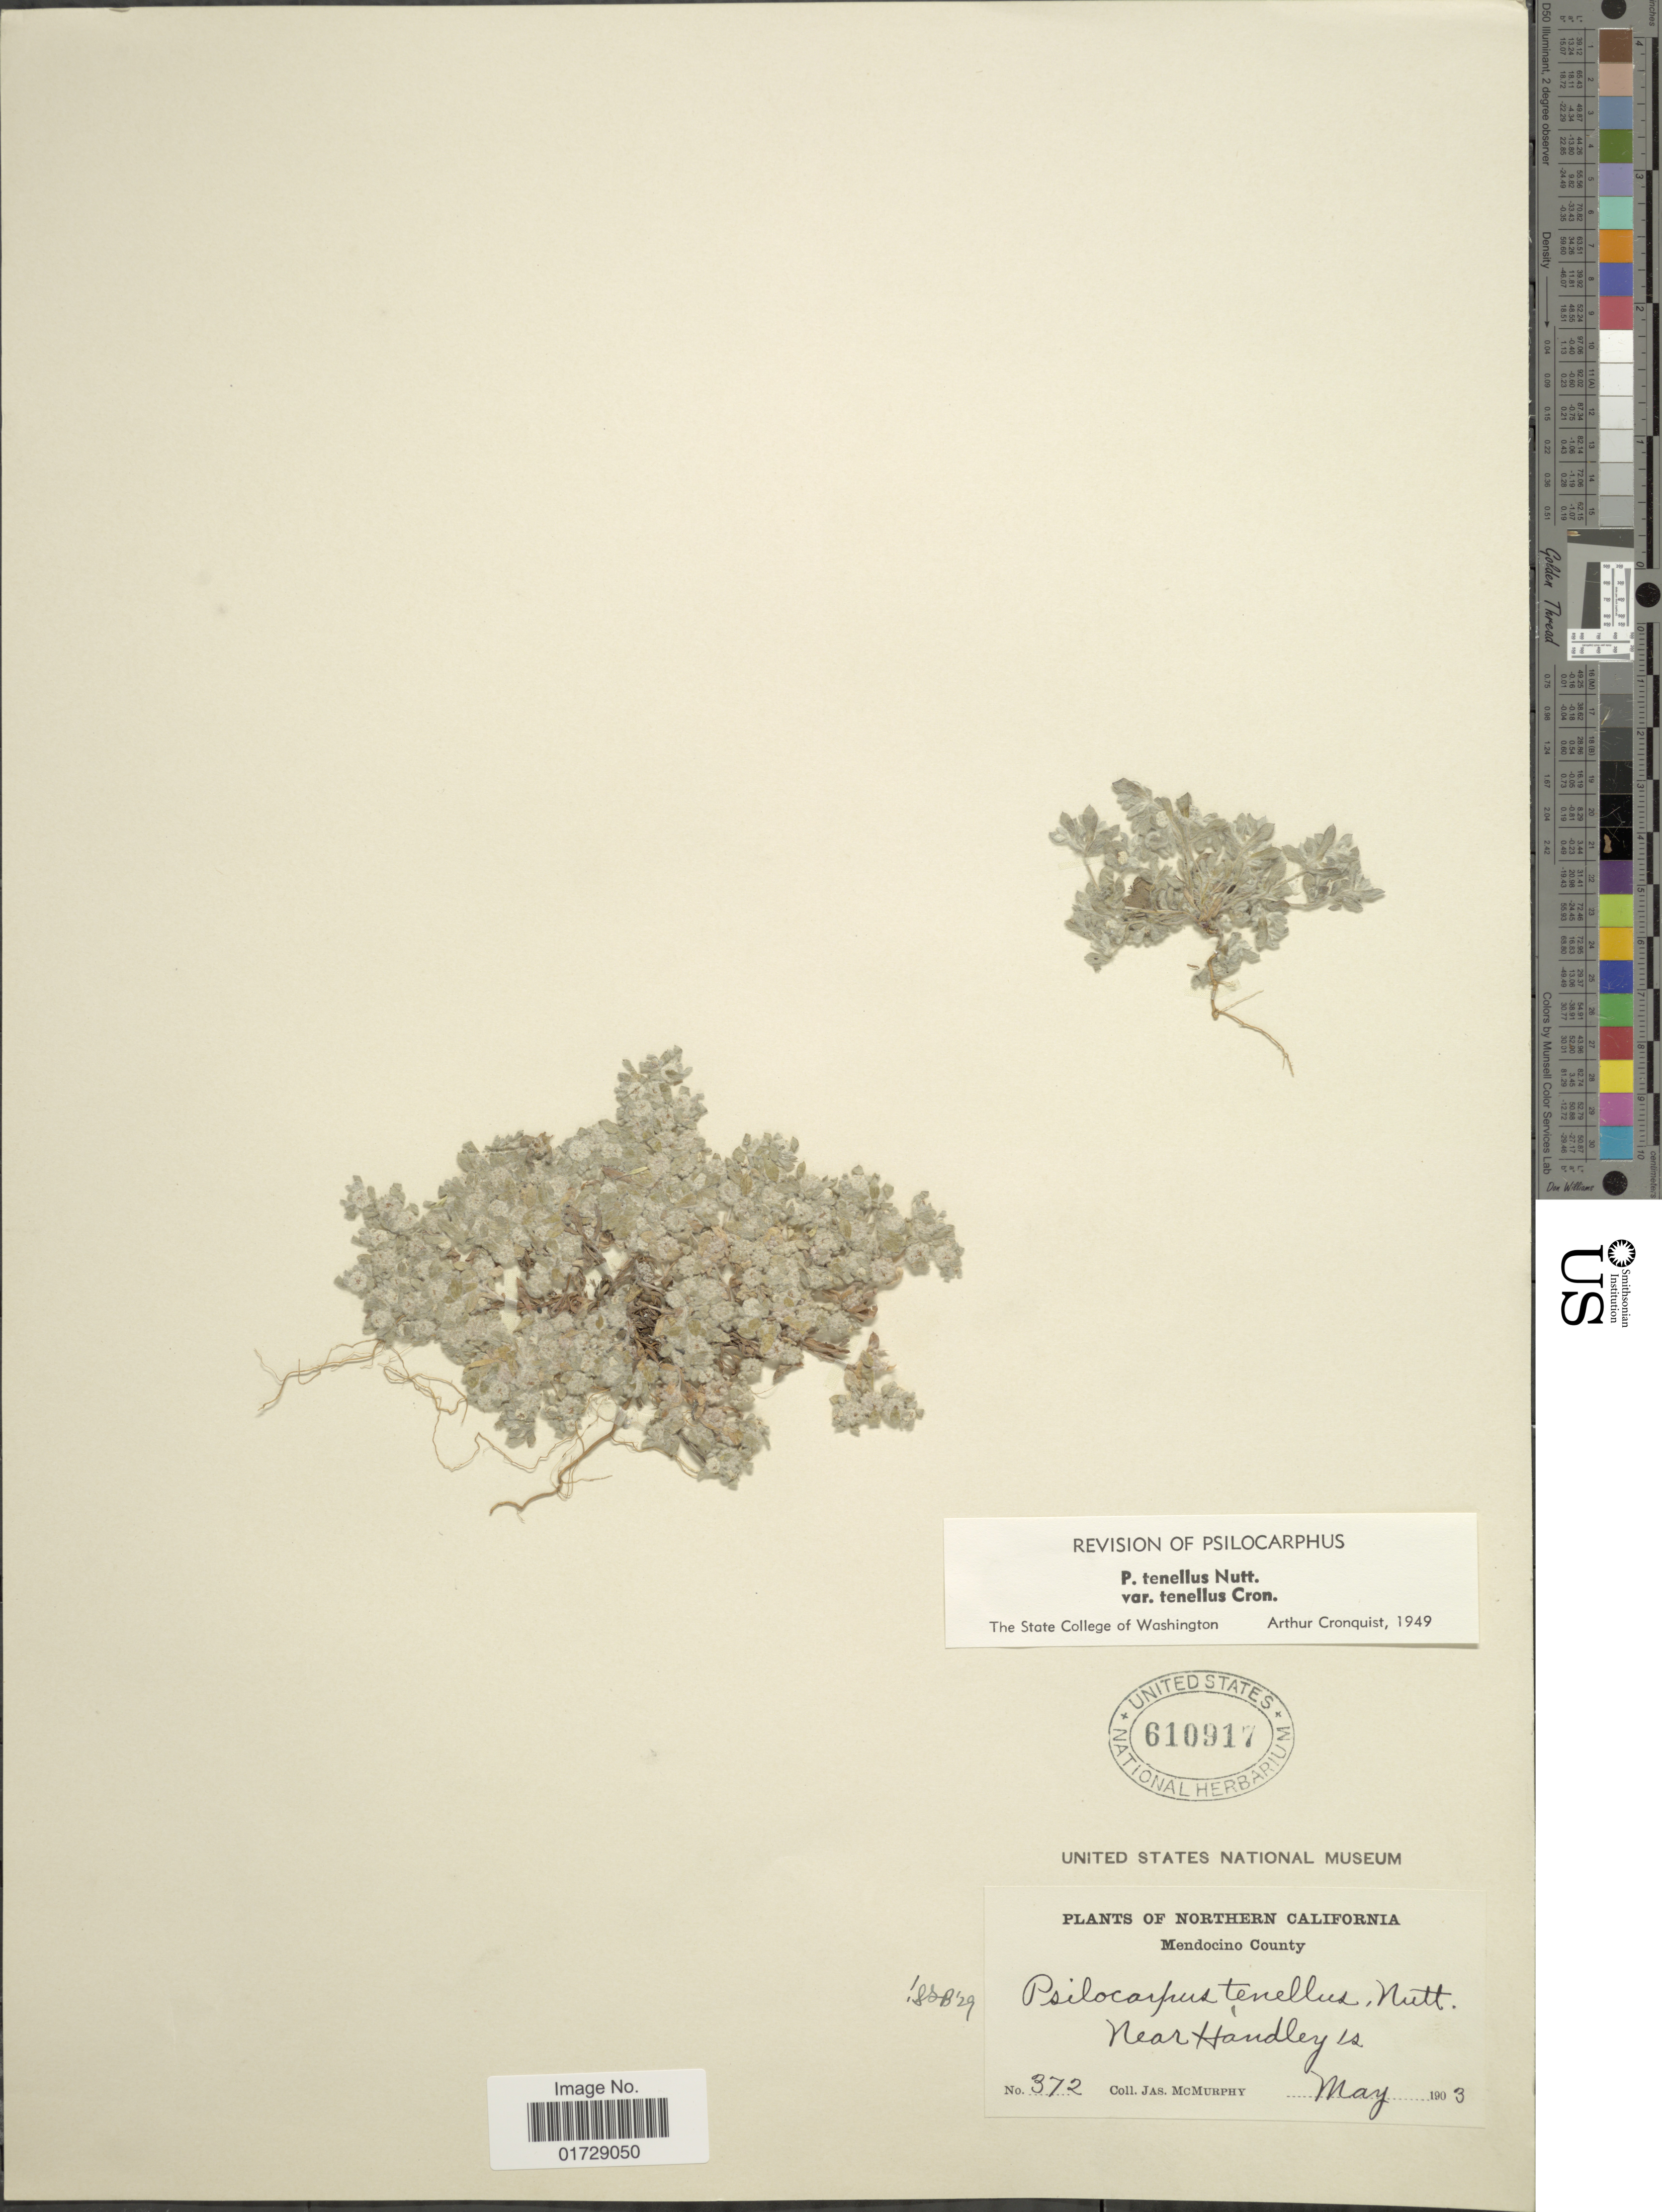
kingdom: Plantae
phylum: Tracheophyta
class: Magnoliopsida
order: Asterales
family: Asteraceae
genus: Psilocarphus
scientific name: Psilocarphus tenellus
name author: Nutt.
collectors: J. McMurphy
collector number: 372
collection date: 1903-05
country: United States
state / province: California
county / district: Mendocino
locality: Near Handley Is.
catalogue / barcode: US 610917